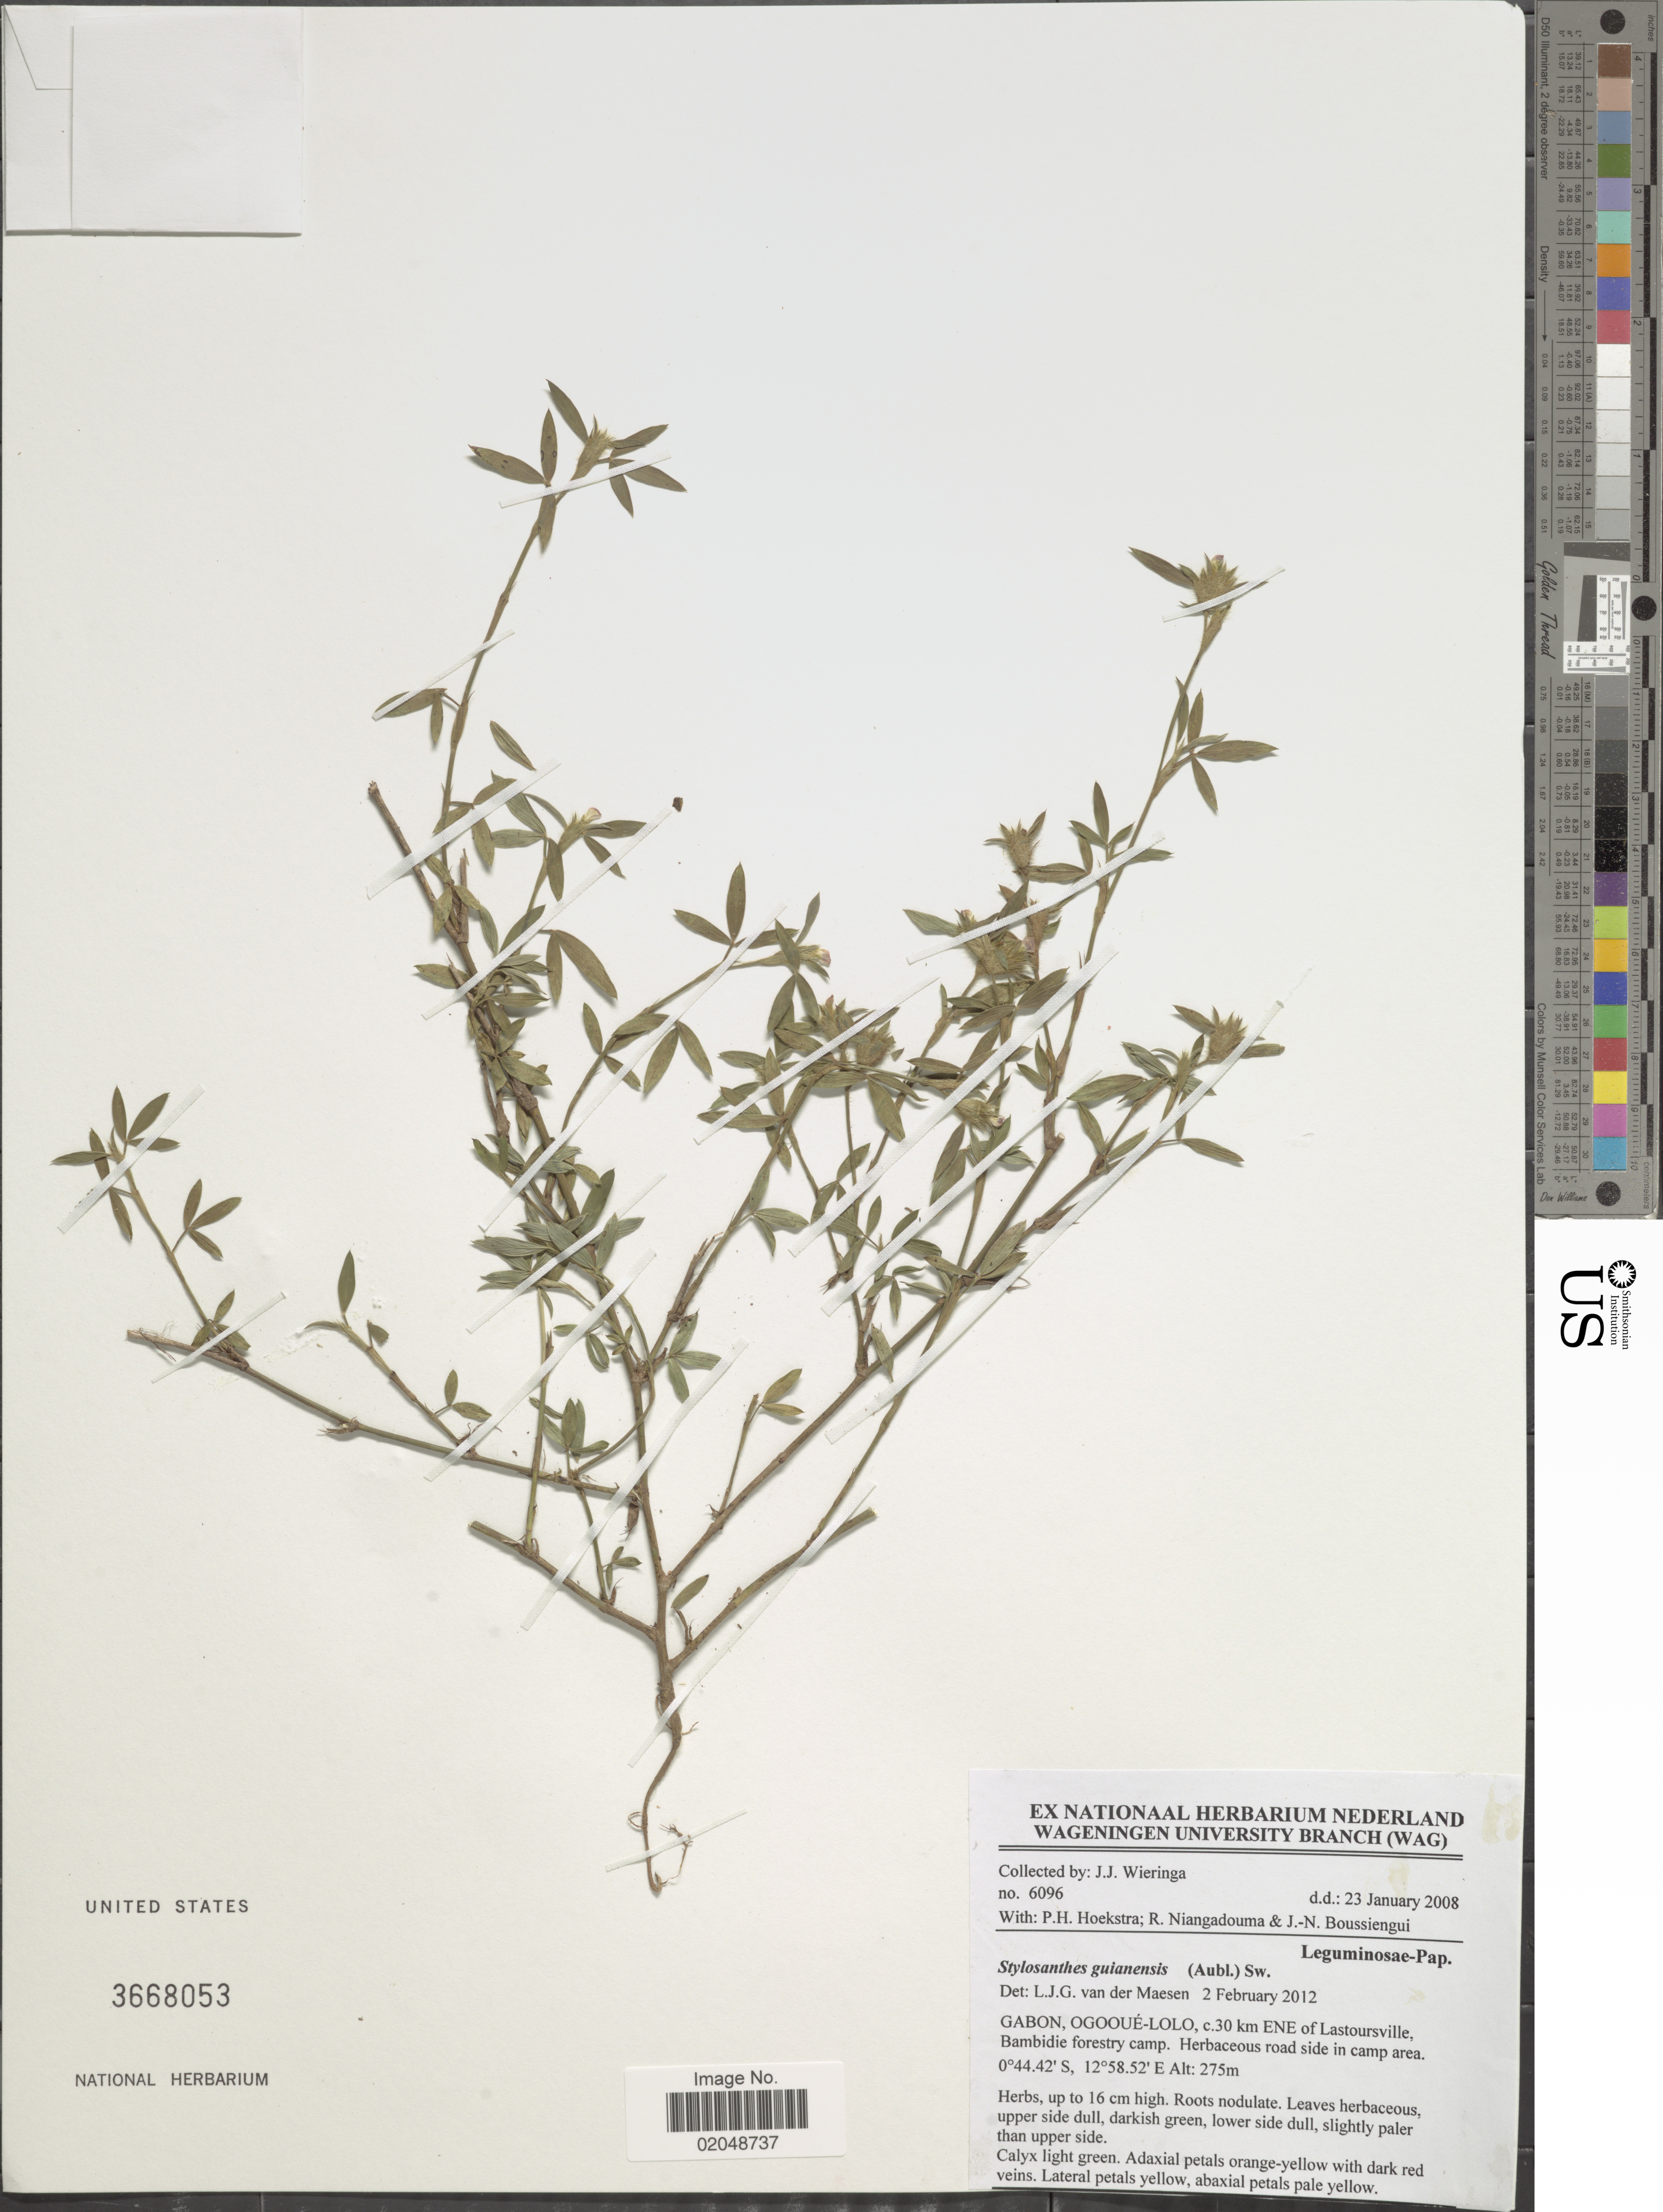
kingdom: Plantae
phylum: Tracheophyta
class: Magnoliopsida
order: Fabales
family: Fabaceae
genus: Stylosanthes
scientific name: Stylosanthes guianensis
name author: (Aubl.) Sw.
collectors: J. Wieringa, P. Hoekstra, R. Niangadouma & J. Boussiengui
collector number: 6096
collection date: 2008-01-23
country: Gabon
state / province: Ogooue-Lolo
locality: C. 30 km ENE of Lastoursville, Bambidie forestry camp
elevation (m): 275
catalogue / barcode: US 3668053